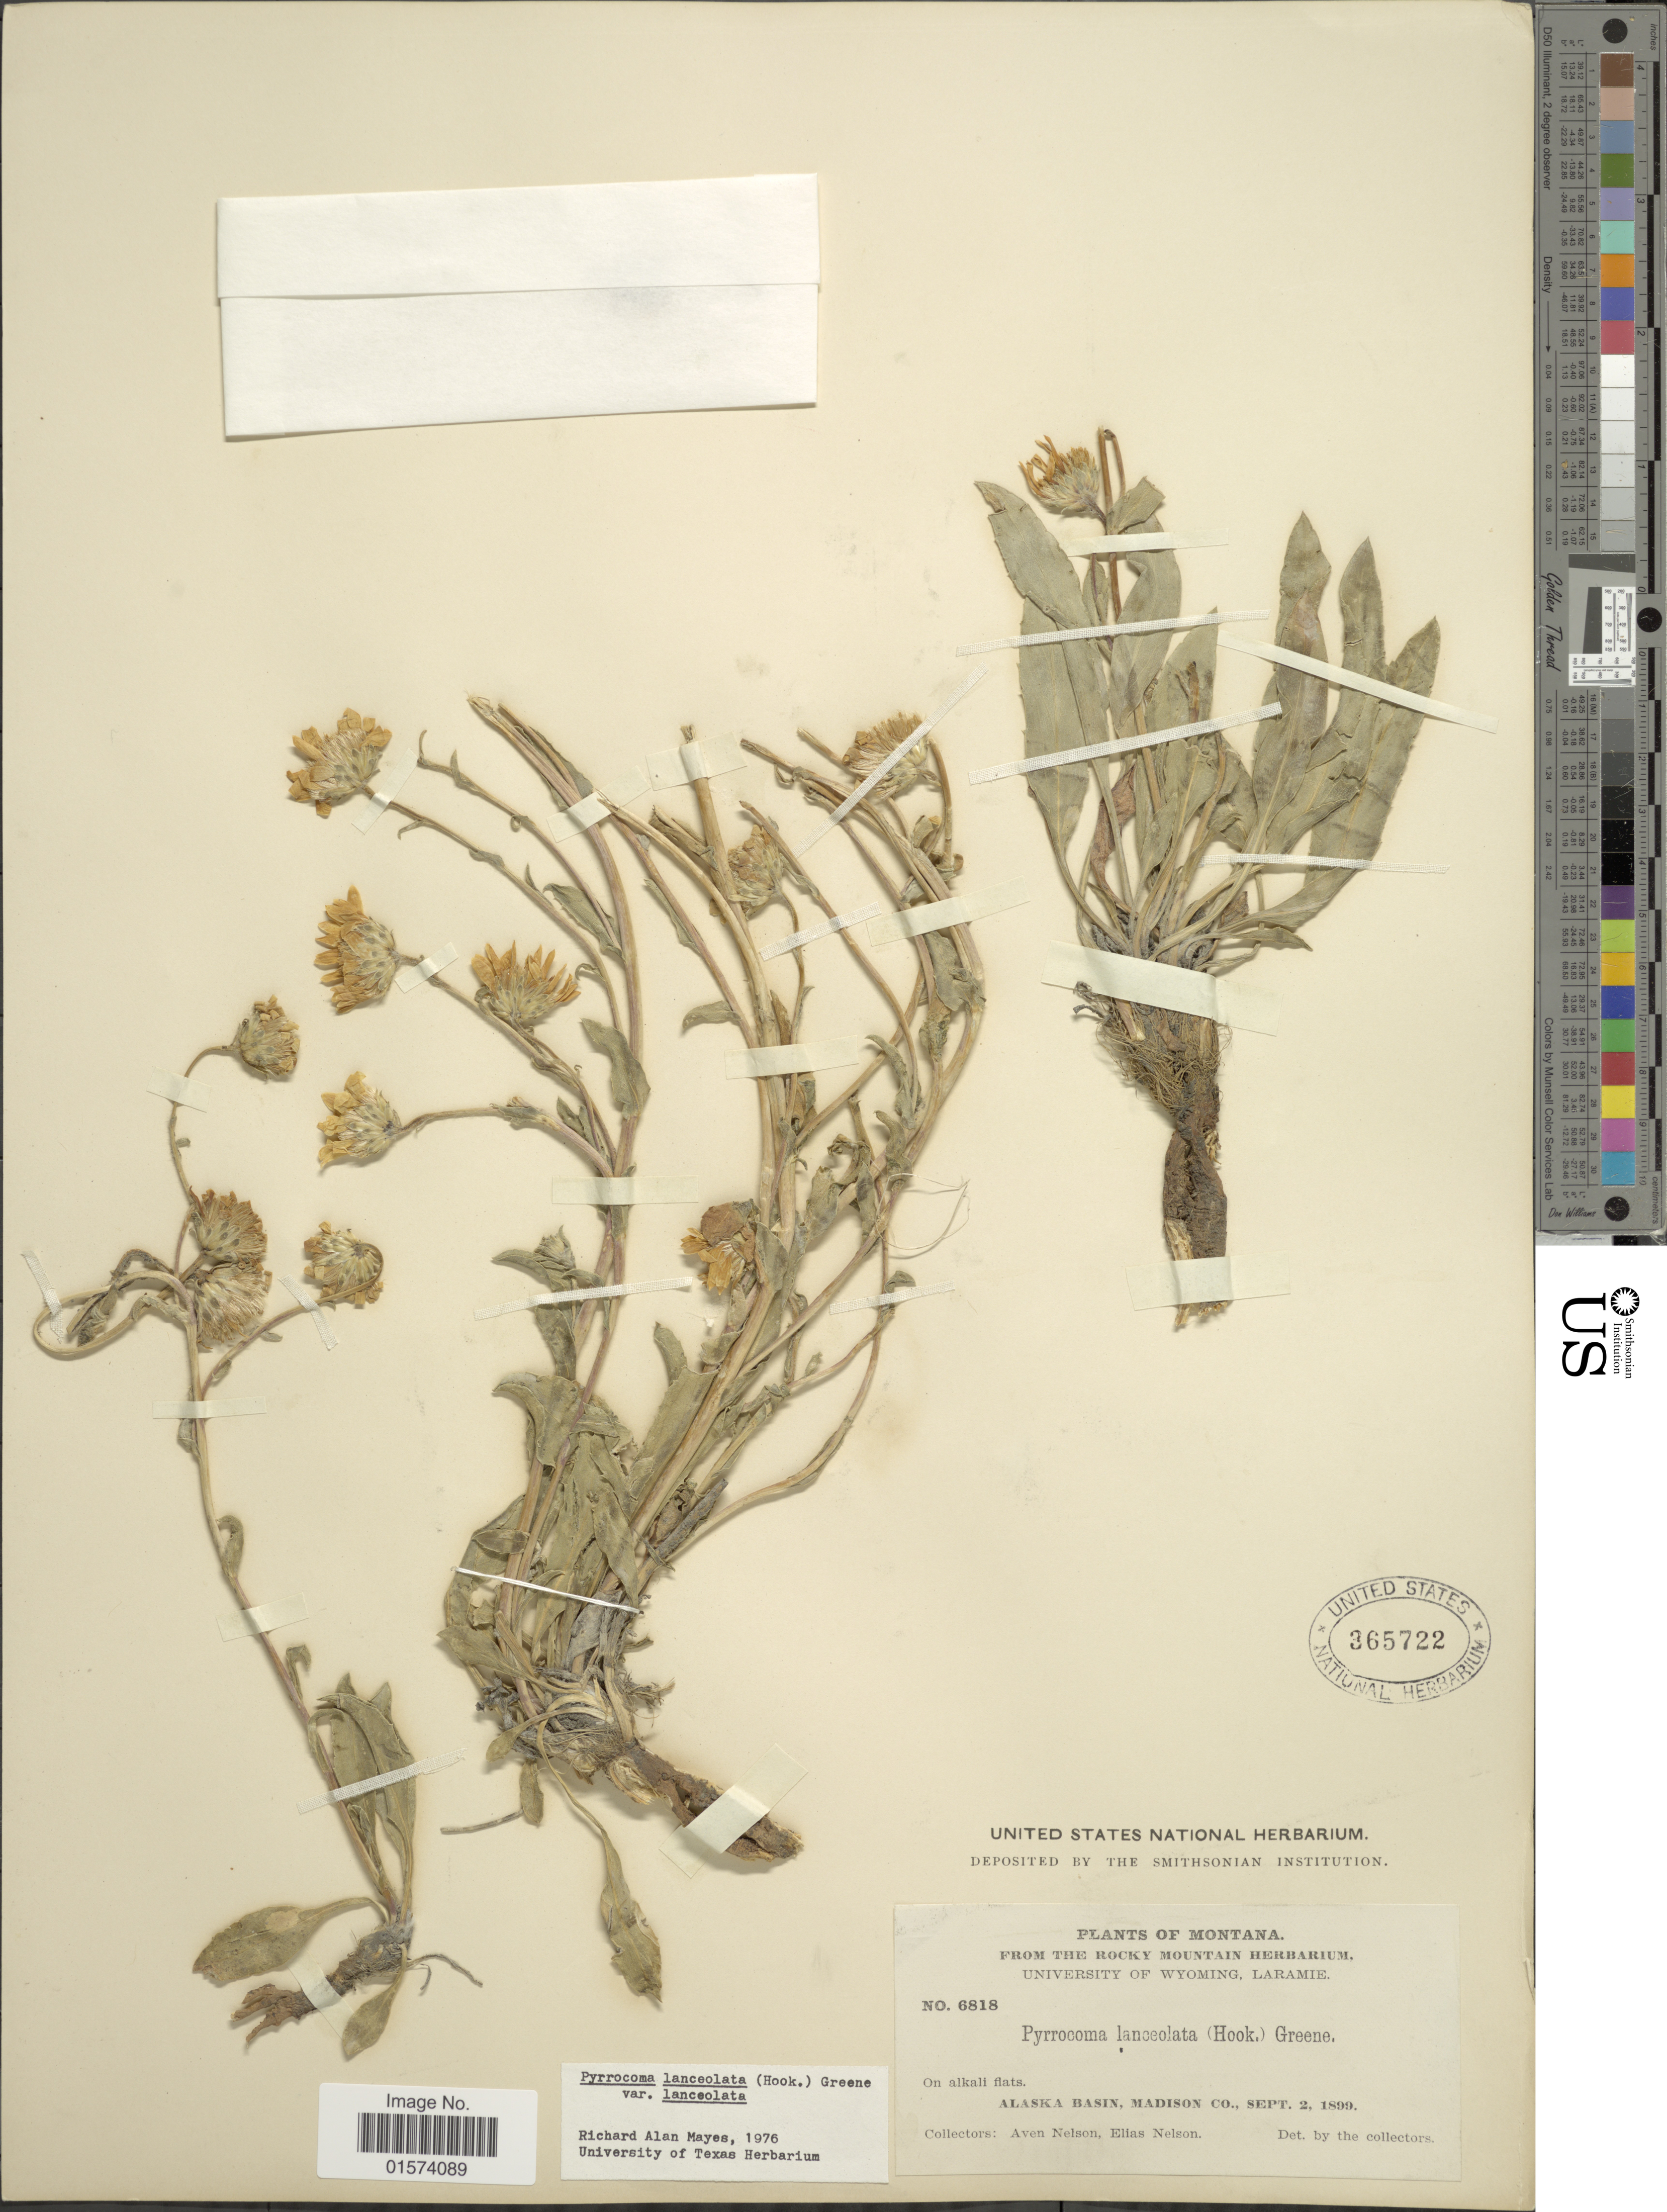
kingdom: Plantae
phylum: Tracheophyta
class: Magnoliopsida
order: Asterales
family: Asteraceae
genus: Pyrrocoma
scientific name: Pyrrocoma lanceolata var. lanceolata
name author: (Hook.) Greene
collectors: A. Nelson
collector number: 6818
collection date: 1899-09-02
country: United States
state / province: Montana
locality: On alkali flats, Alaska Basin, Madison Co.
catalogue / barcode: US 365722